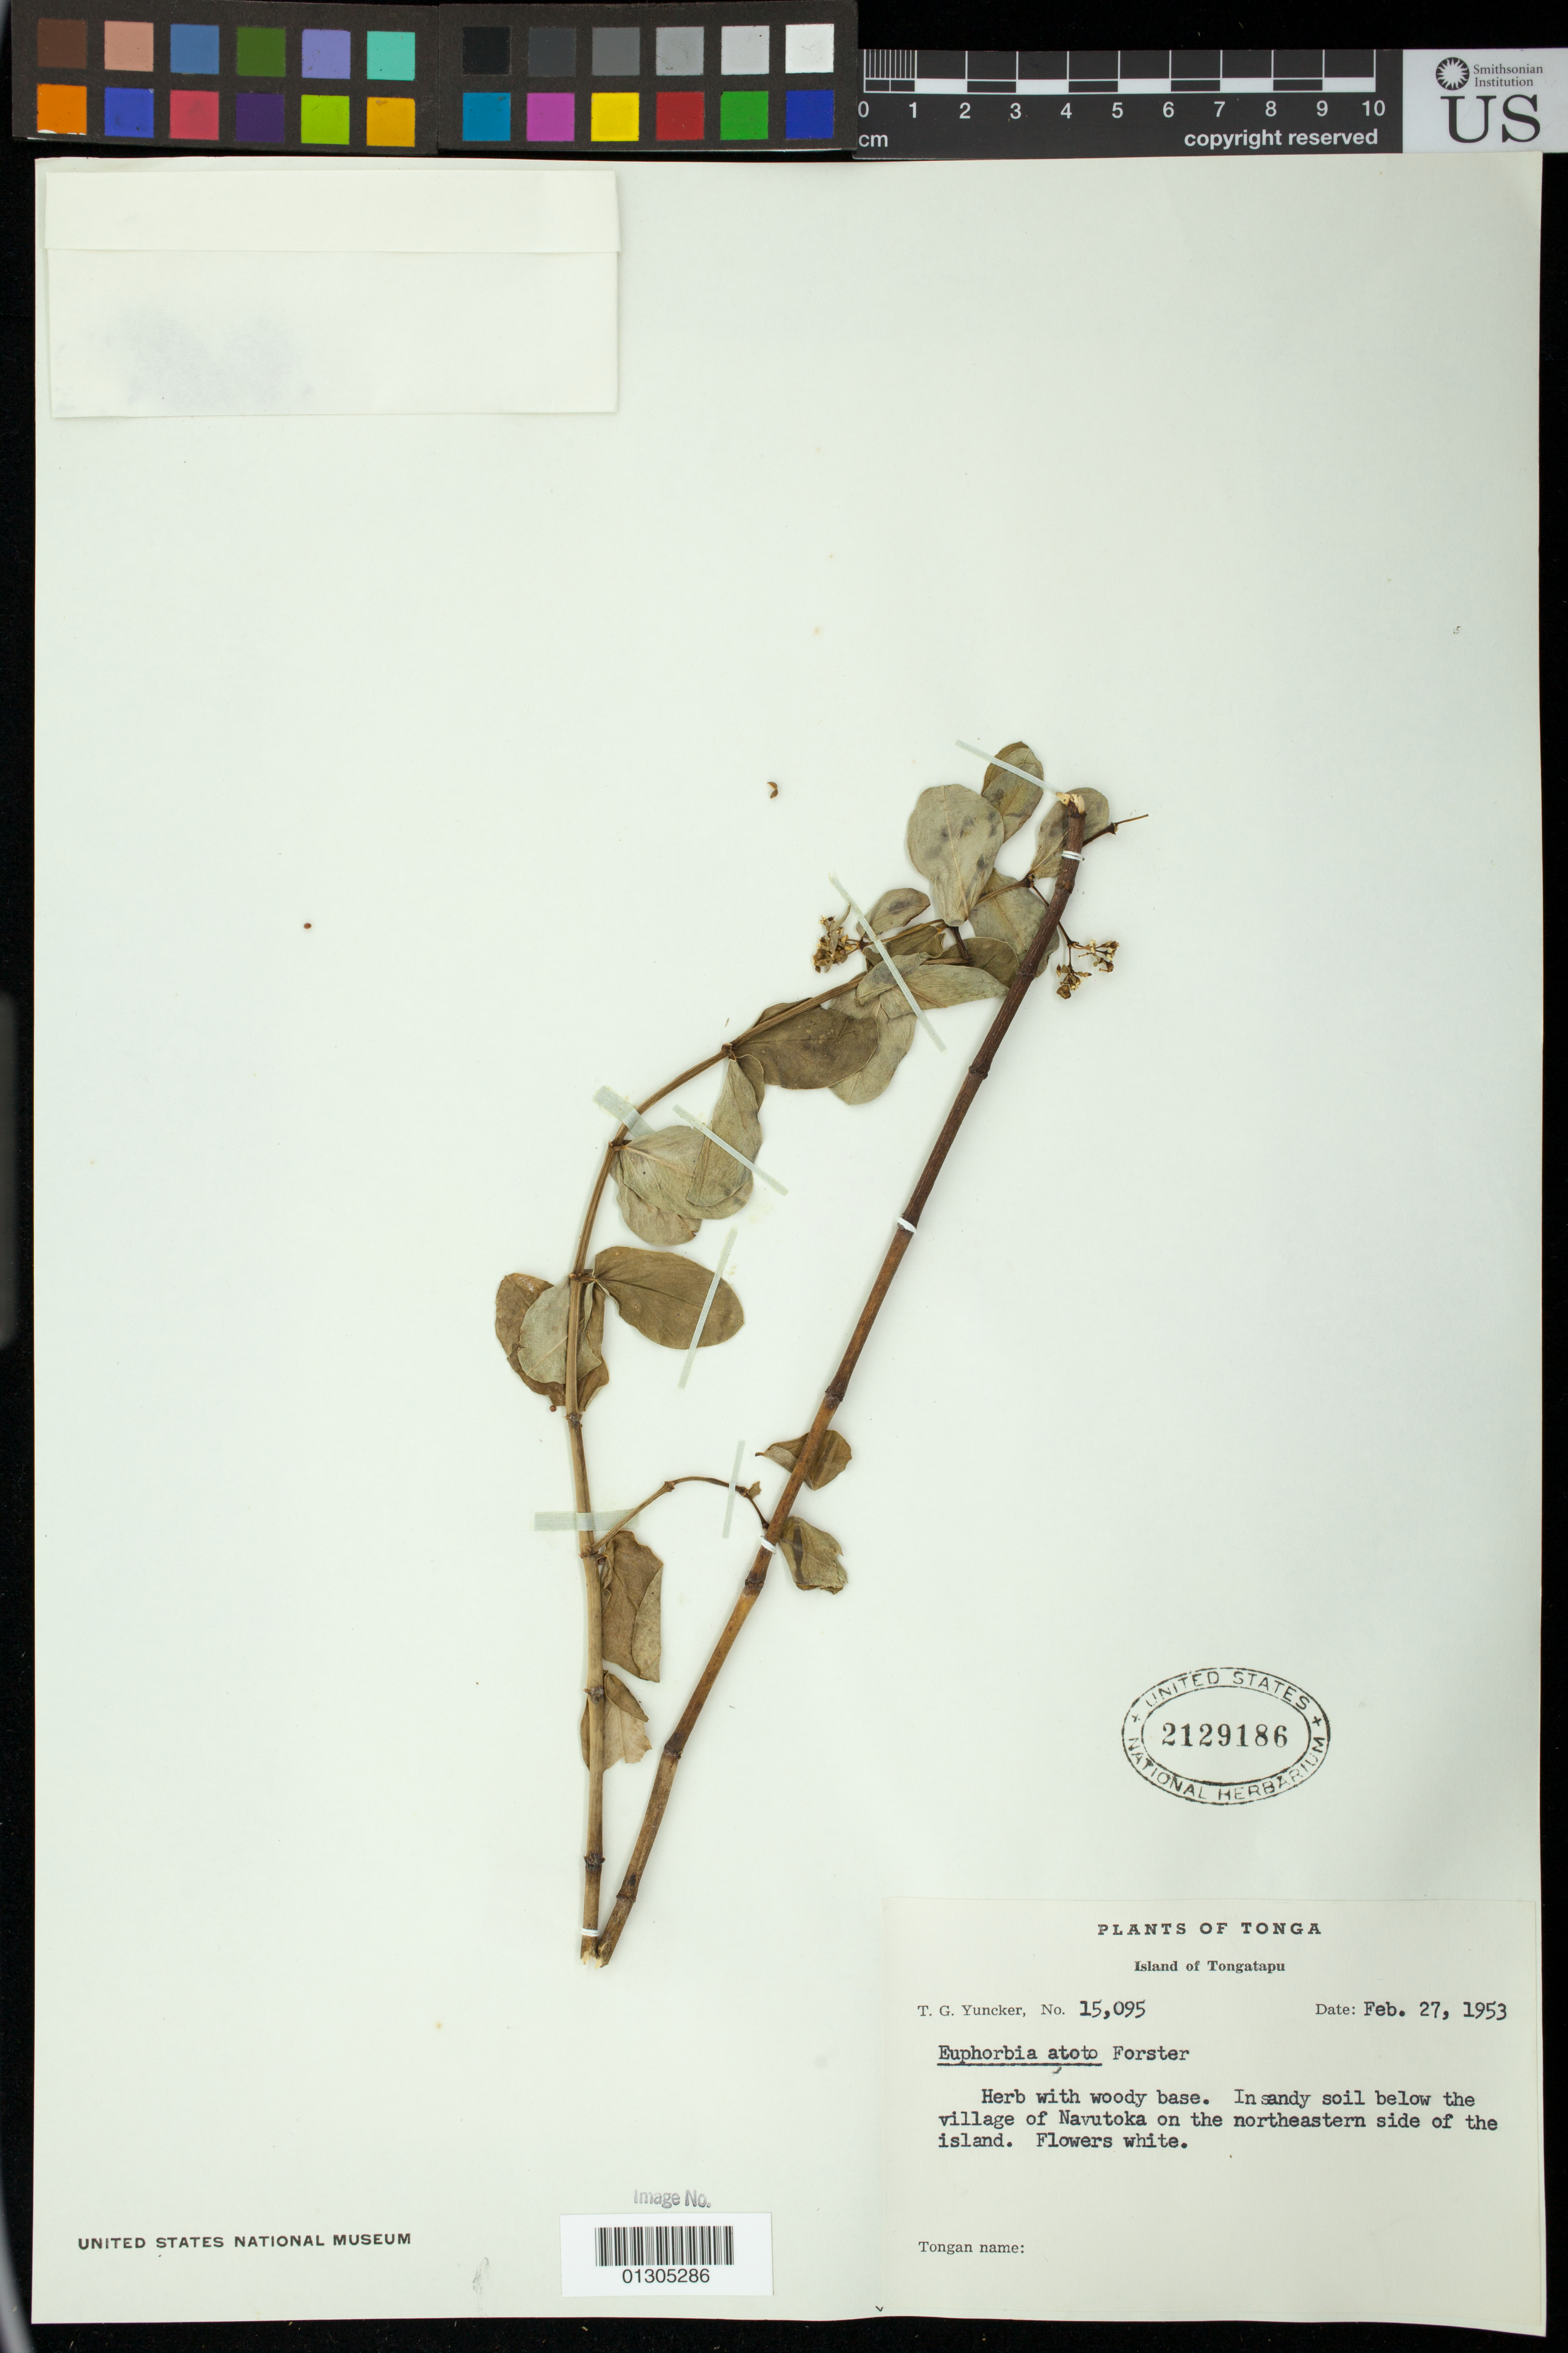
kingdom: Plantae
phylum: Tracheophyta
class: Magnoliopsida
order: Malpighiales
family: Euphorbiaceae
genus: Euphorbia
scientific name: Euphorbia atoto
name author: G. Forst.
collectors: T. G. Yuncker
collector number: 15095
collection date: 1953-02-27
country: Tonga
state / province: Tongatapu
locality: below the village of Navutoka on the northeastern side of the island.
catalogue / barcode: US 2129186